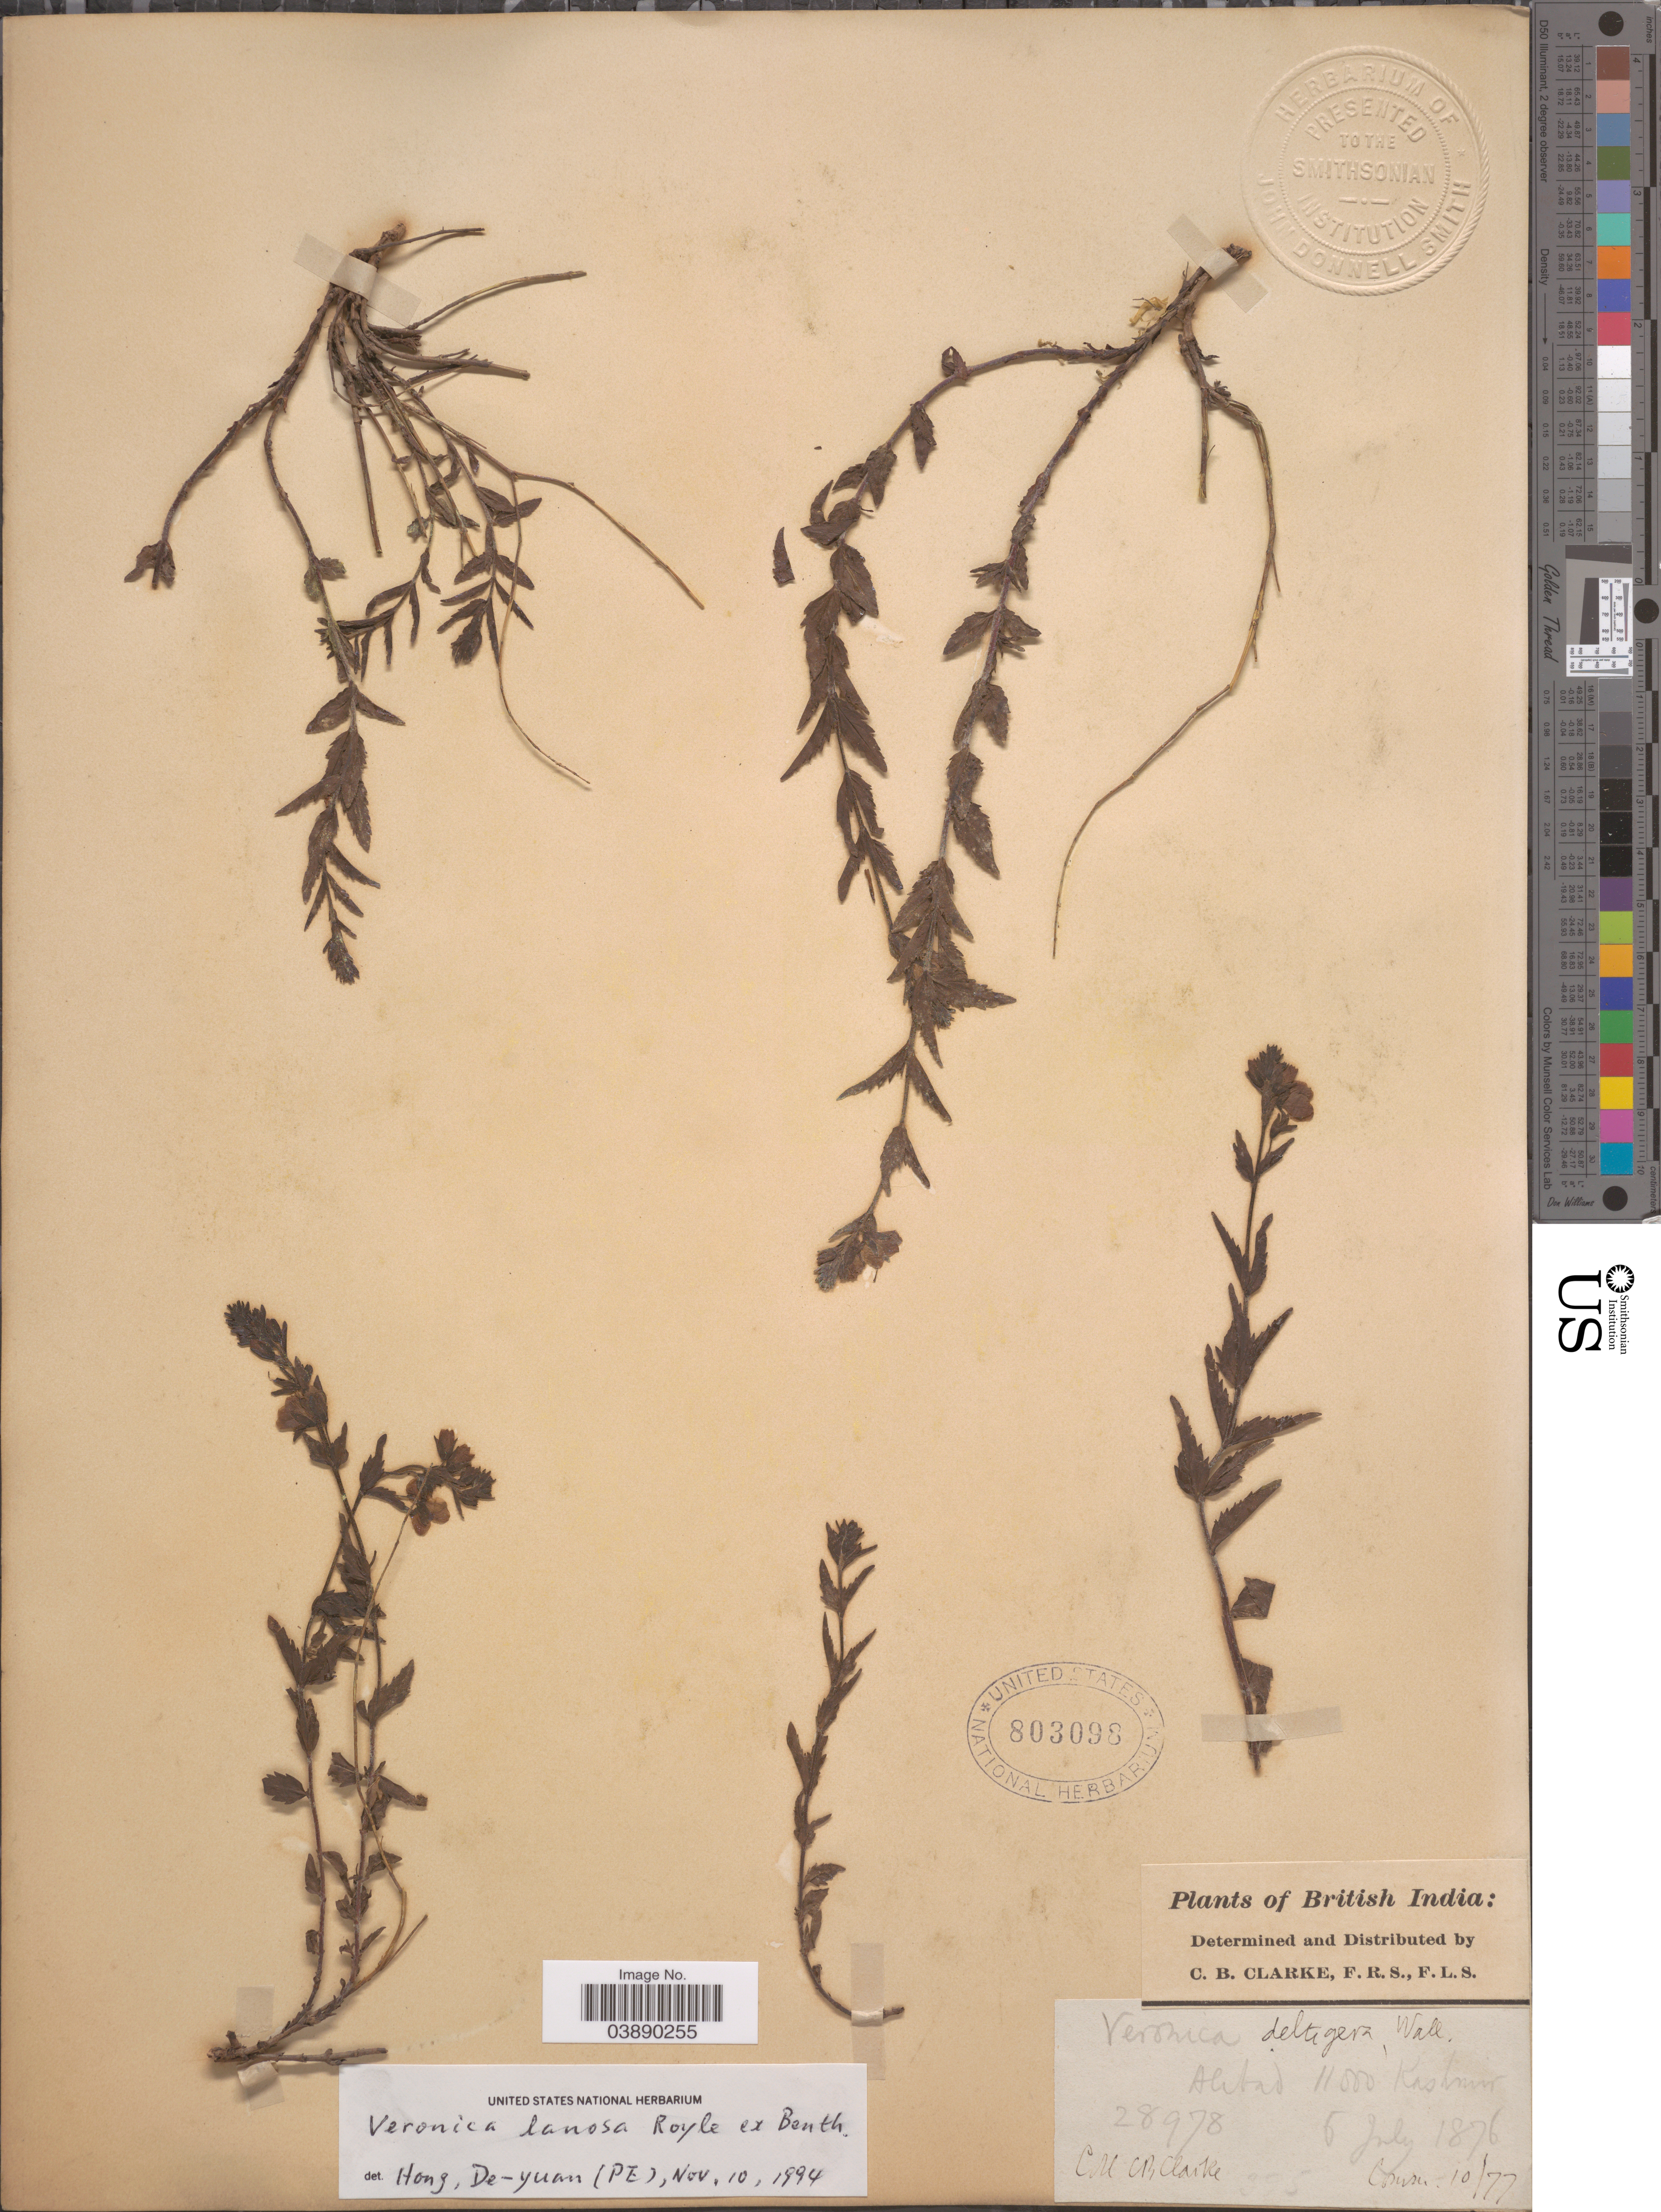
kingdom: Plantae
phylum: Tracheophyta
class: Magnoliopsida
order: Lamiales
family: Plantaginaceae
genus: Veronica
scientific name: Veronica lanosa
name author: Royle ex Benth.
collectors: C. B. Clarke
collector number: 28978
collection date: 1876-07-06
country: India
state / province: Jammu and Kashmir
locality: British India. Kashmir.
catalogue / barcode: US 803098